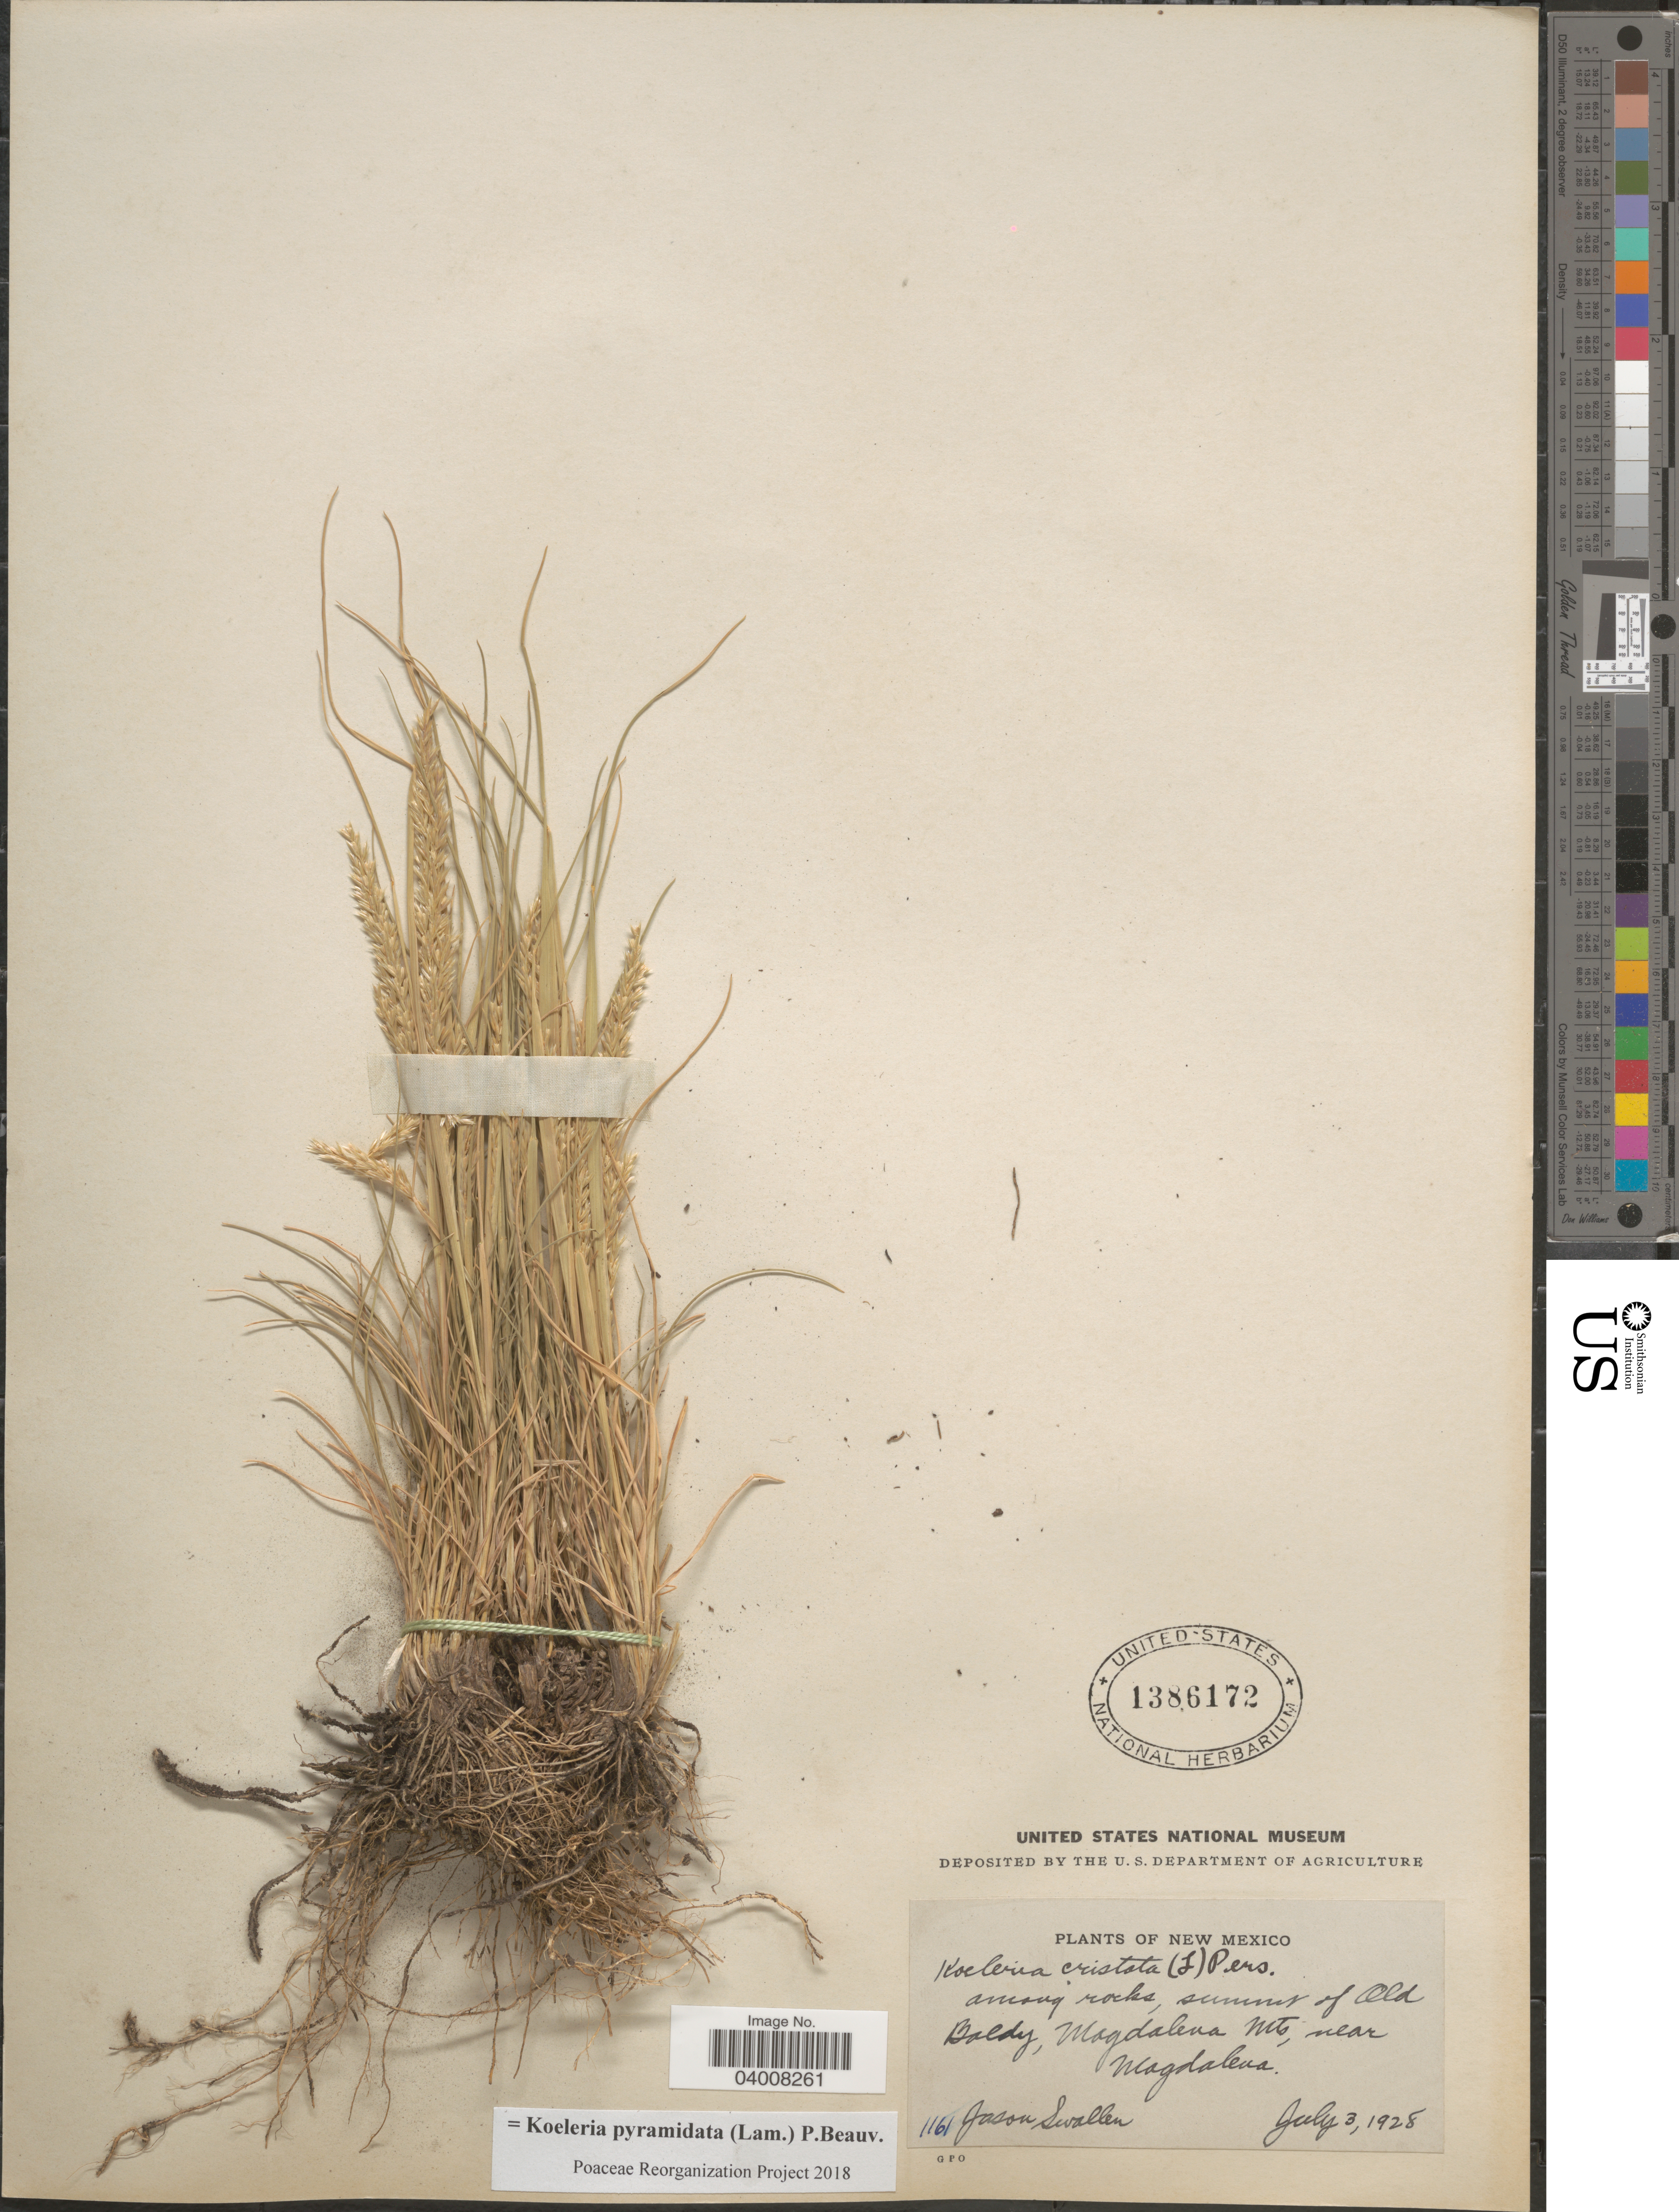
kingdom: Plantae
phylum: Tracheophyta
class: Liliopsida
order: Poales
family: Poaceae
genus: Koeleria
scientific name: Koeleria pyramidata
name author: (Lam.) P. Beauv.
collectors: J. R. Swallen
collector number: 1161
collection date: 1928-07-03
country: United States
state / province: New Mexico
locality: Summit of Old Baldy, Magdalena Mts, near Magdalena.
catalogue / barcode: US 1386172